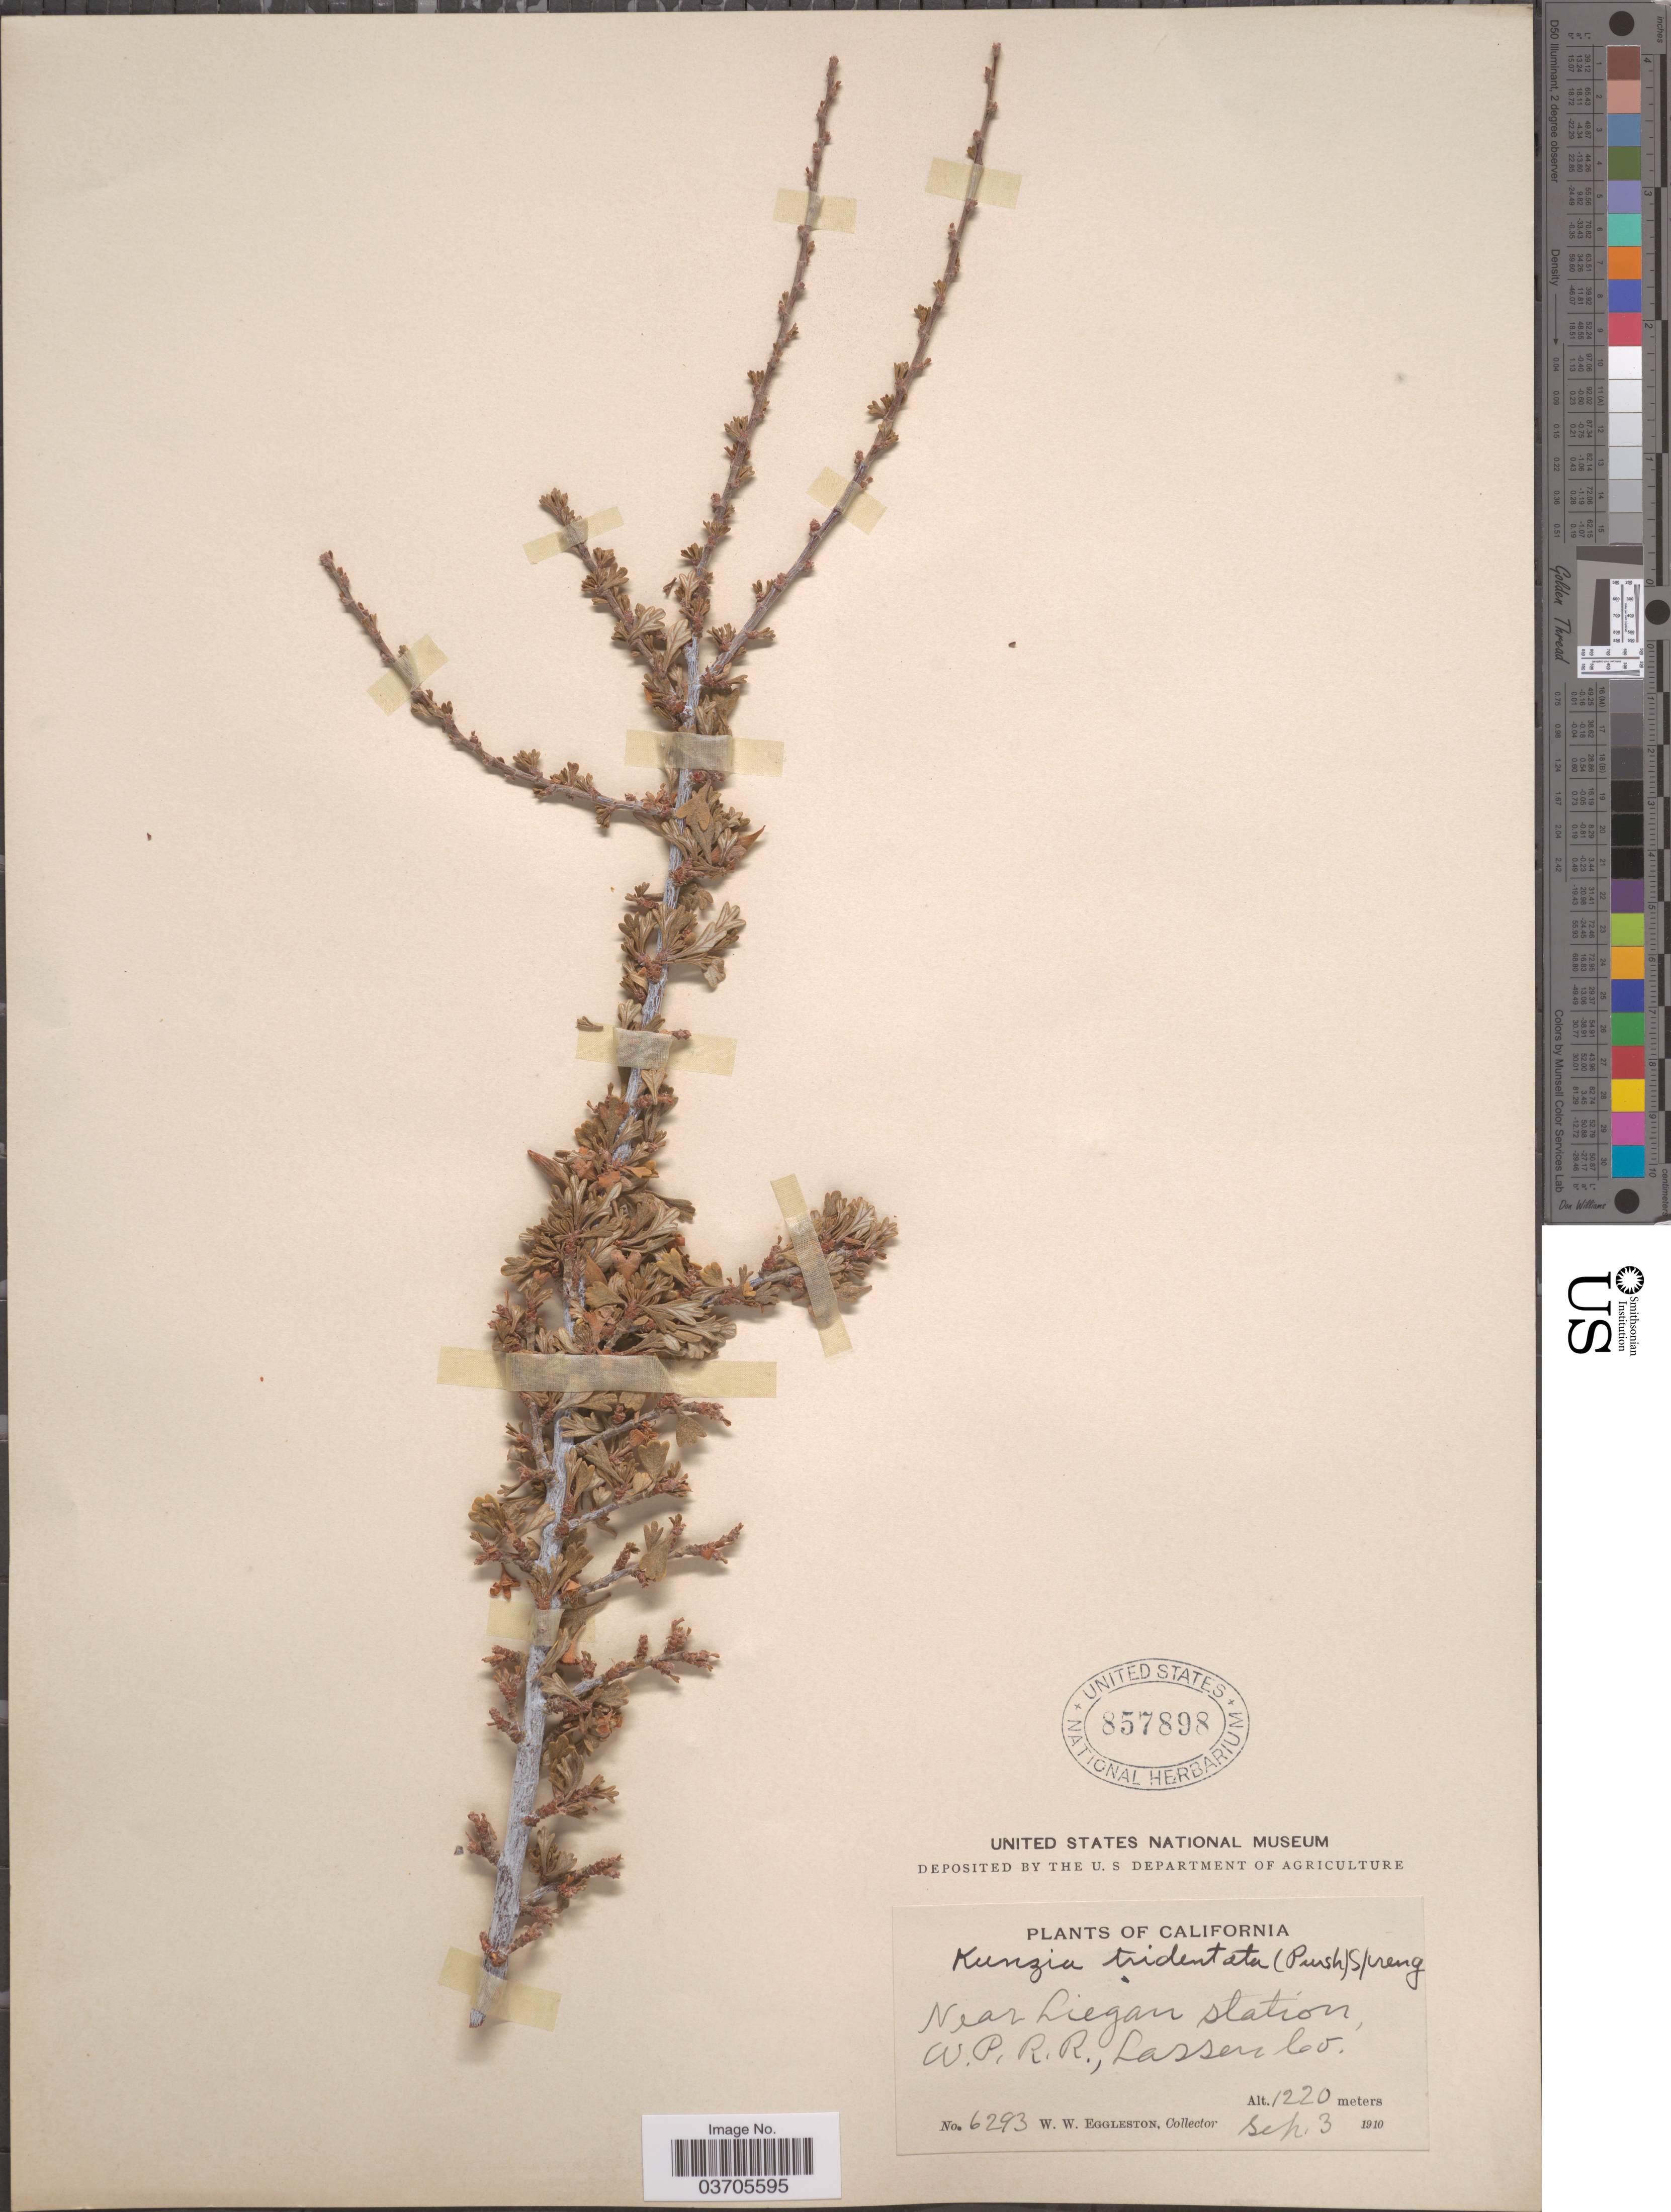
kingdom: Plantae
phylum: Tracheophyta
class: Magnoliopsida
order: Rosales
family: Rosaceae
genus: Purshia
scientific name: Purshia tridentata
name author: (Pursh) DC.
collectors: W. W. Eggleston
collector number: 6293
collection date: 1910-09-03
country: United States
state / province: California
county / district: Lassen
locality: Near Liegan station, W. P, R. R., Lassen Co.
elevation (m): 1220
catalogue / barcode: US 857898